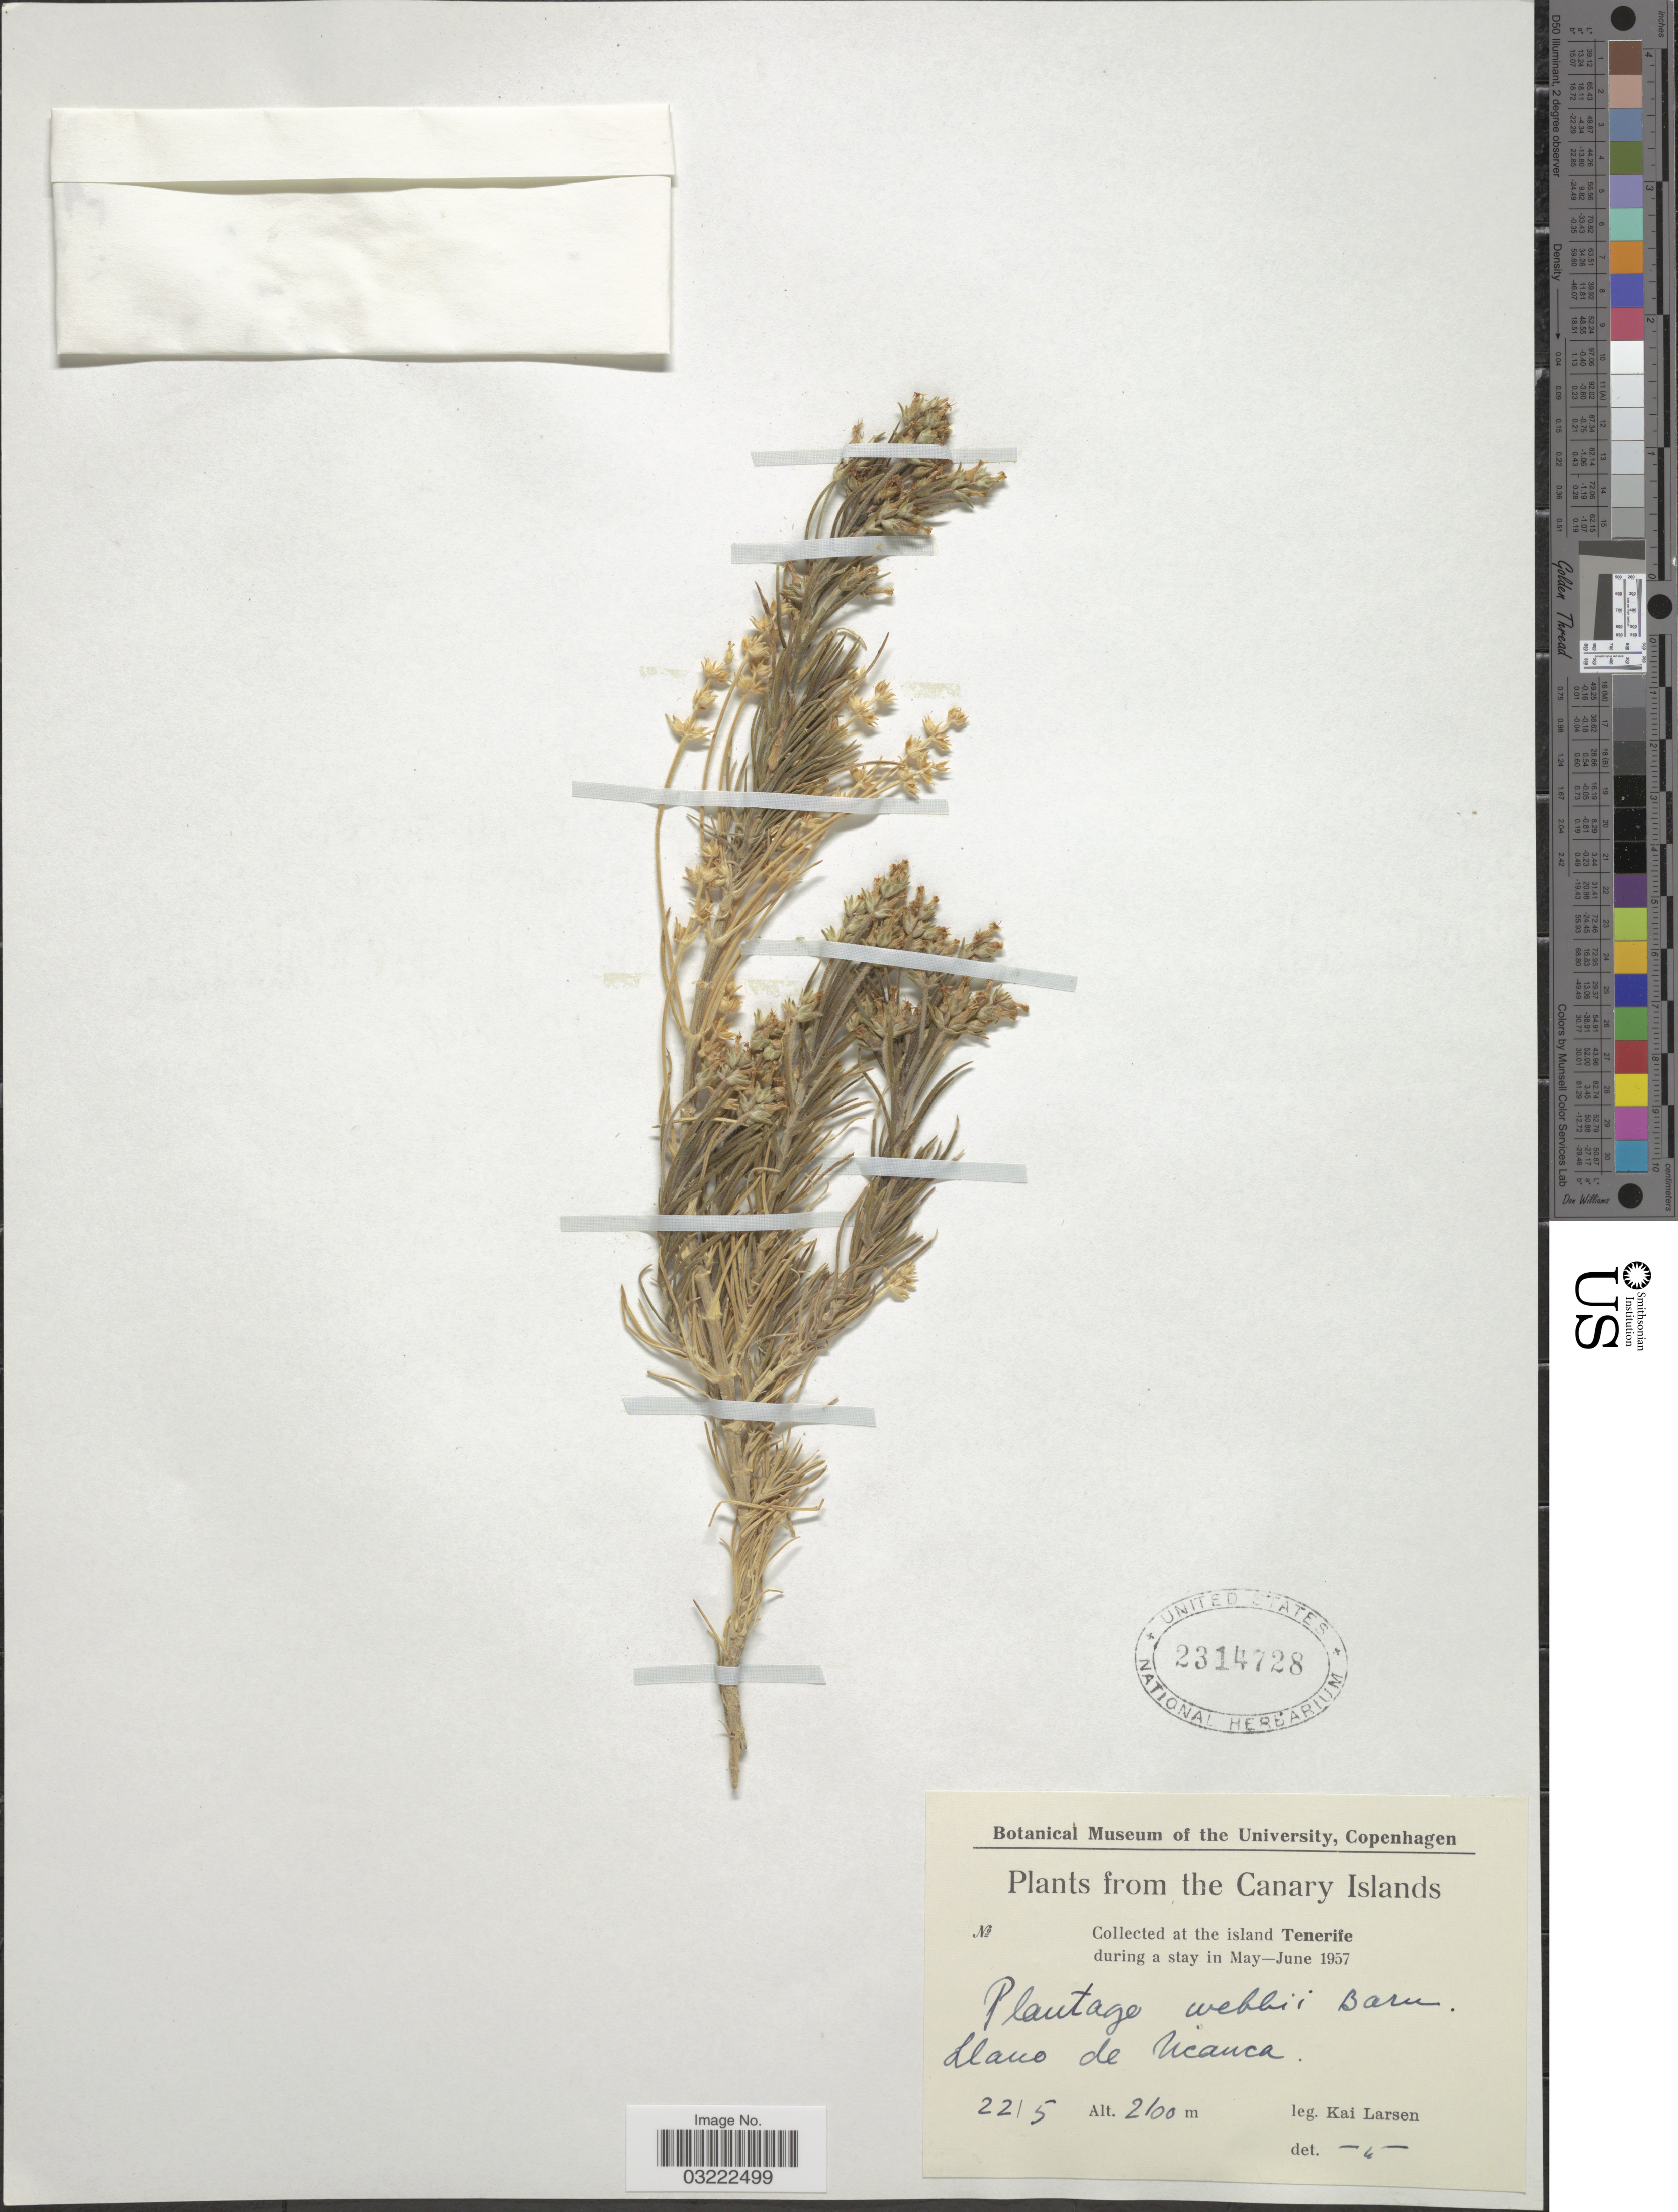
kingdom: Plantae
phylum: Tracheophyta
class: Magnoliopsida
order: Lamiales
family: Plantaginaceae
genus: Plantago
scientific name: Plantago webbii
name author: Barnéoud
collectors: K. Larsen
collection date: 1957-05-22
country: Spain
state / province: Canarias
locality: The Canary Islands, Tenerife, Llano de Ucanca.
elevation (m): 2100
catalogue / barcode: US 2314728